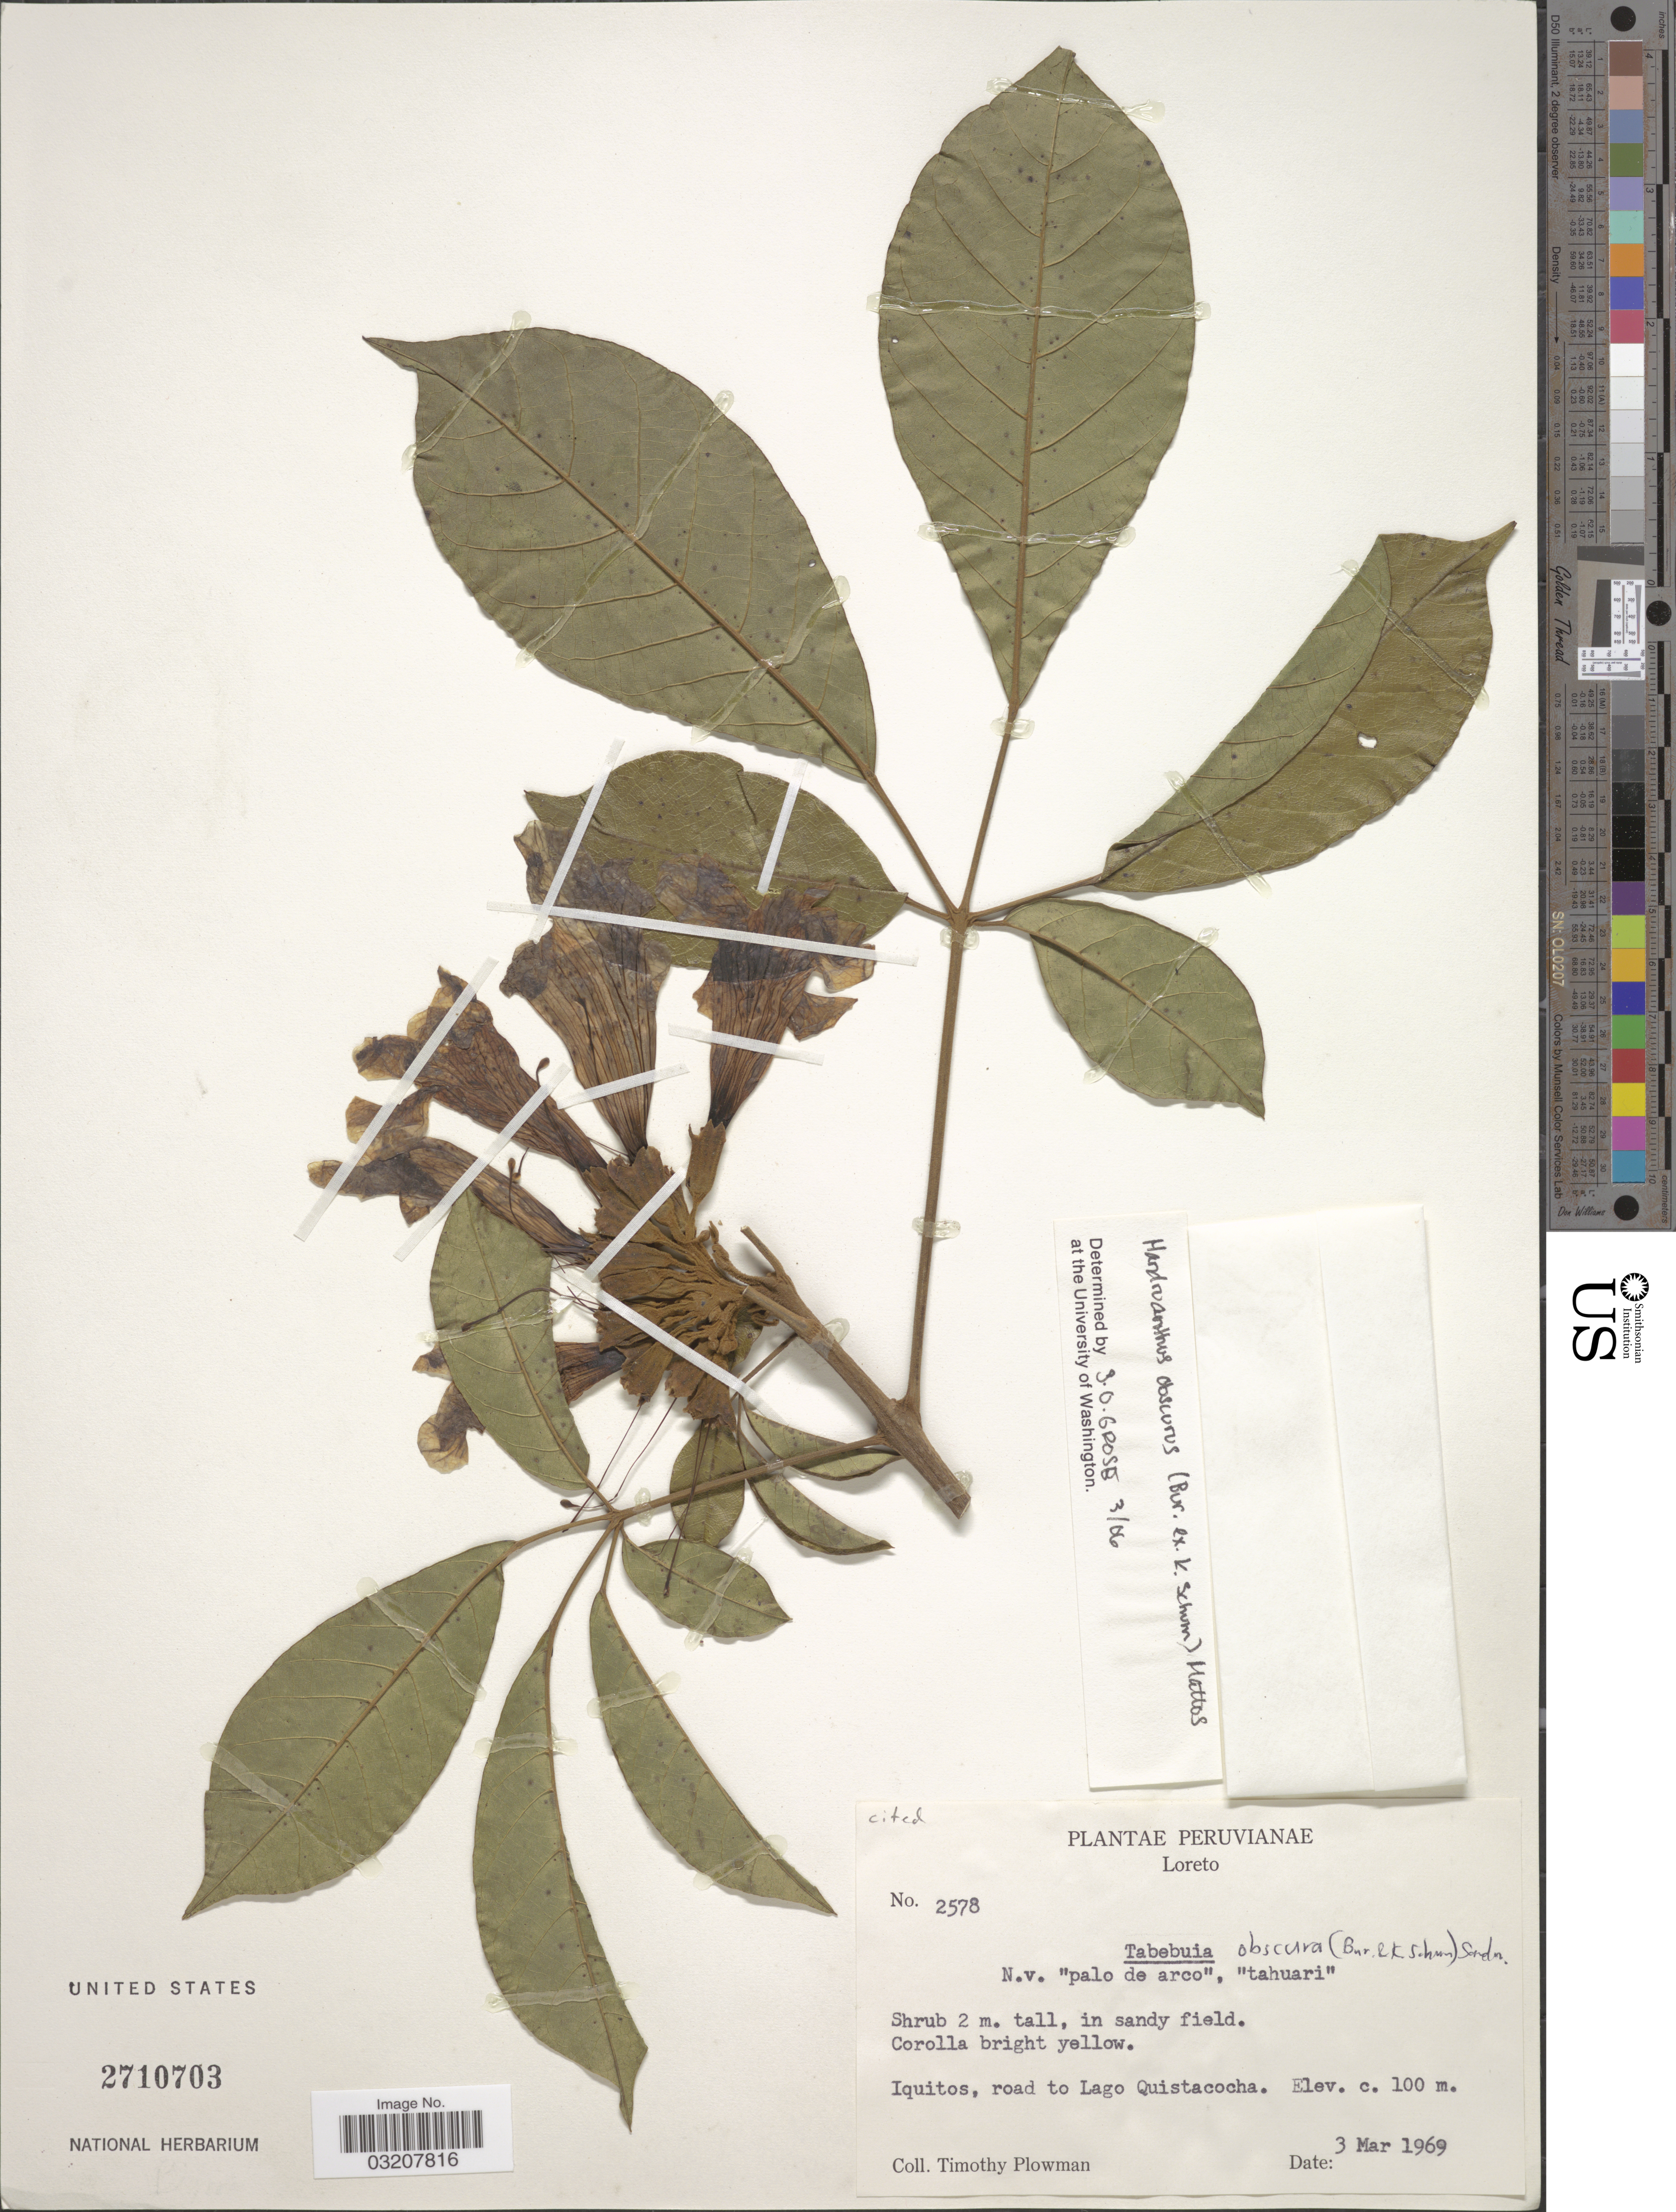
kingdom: Plantae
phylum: Tracheophyta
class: Magnoliopsida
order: Lamiales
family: Bignoniaceae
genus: Handroanthus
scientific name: Handroanthus obscurus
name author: (Bureau ex K. Schum.) Mattos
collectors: T. Plowman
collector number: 2578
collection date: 1969-03-03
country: Peru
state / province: Loreto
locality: Iquitos, road to Lago Quistacocha.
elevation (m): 100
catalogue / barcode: US 2710703